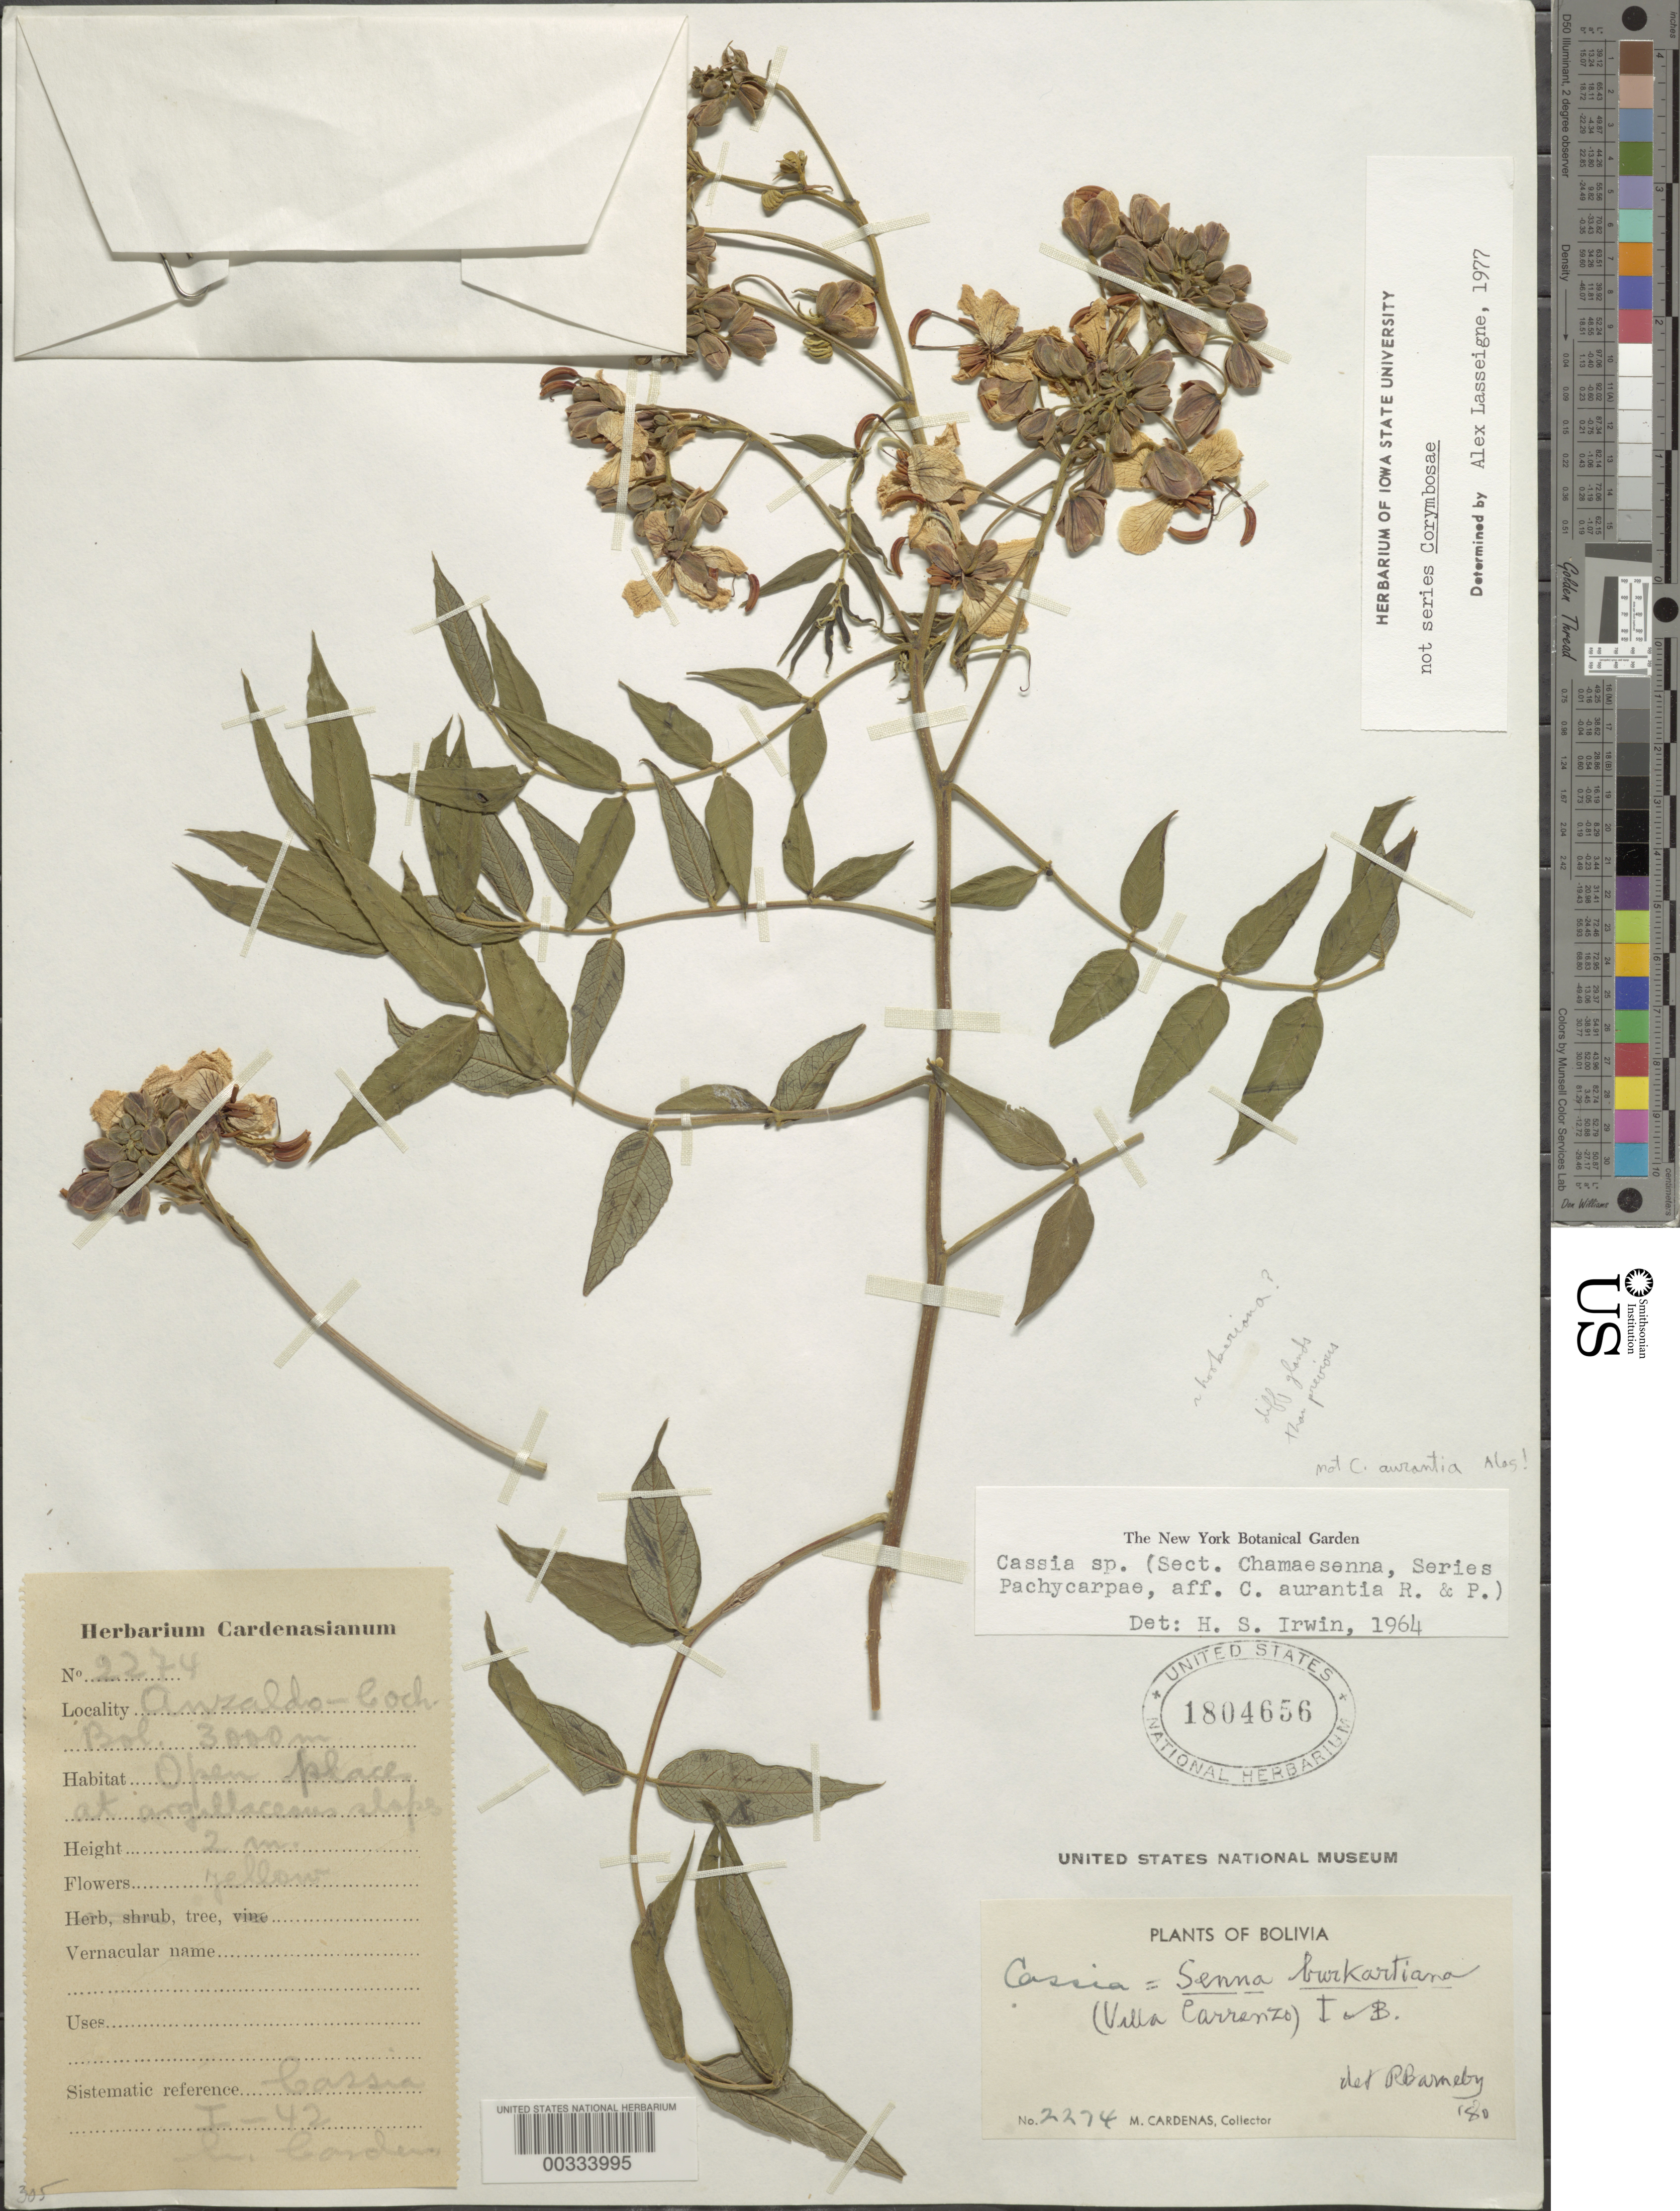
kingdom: Plantae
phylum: Tracheophyta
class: Magnoliopsida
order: Fabales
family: Fabaceae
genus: Senna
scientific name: Senna burkartiana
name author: (Villa) H.S. Irwin & Barneby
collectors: M. Cárdenas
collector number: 2274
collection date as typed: Oct 1942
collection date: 1942-10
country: Bolivia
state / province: Cochabamba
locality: Anzaldo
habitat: Open place, at clayey slope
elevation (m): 3000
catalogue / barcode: US 1804656